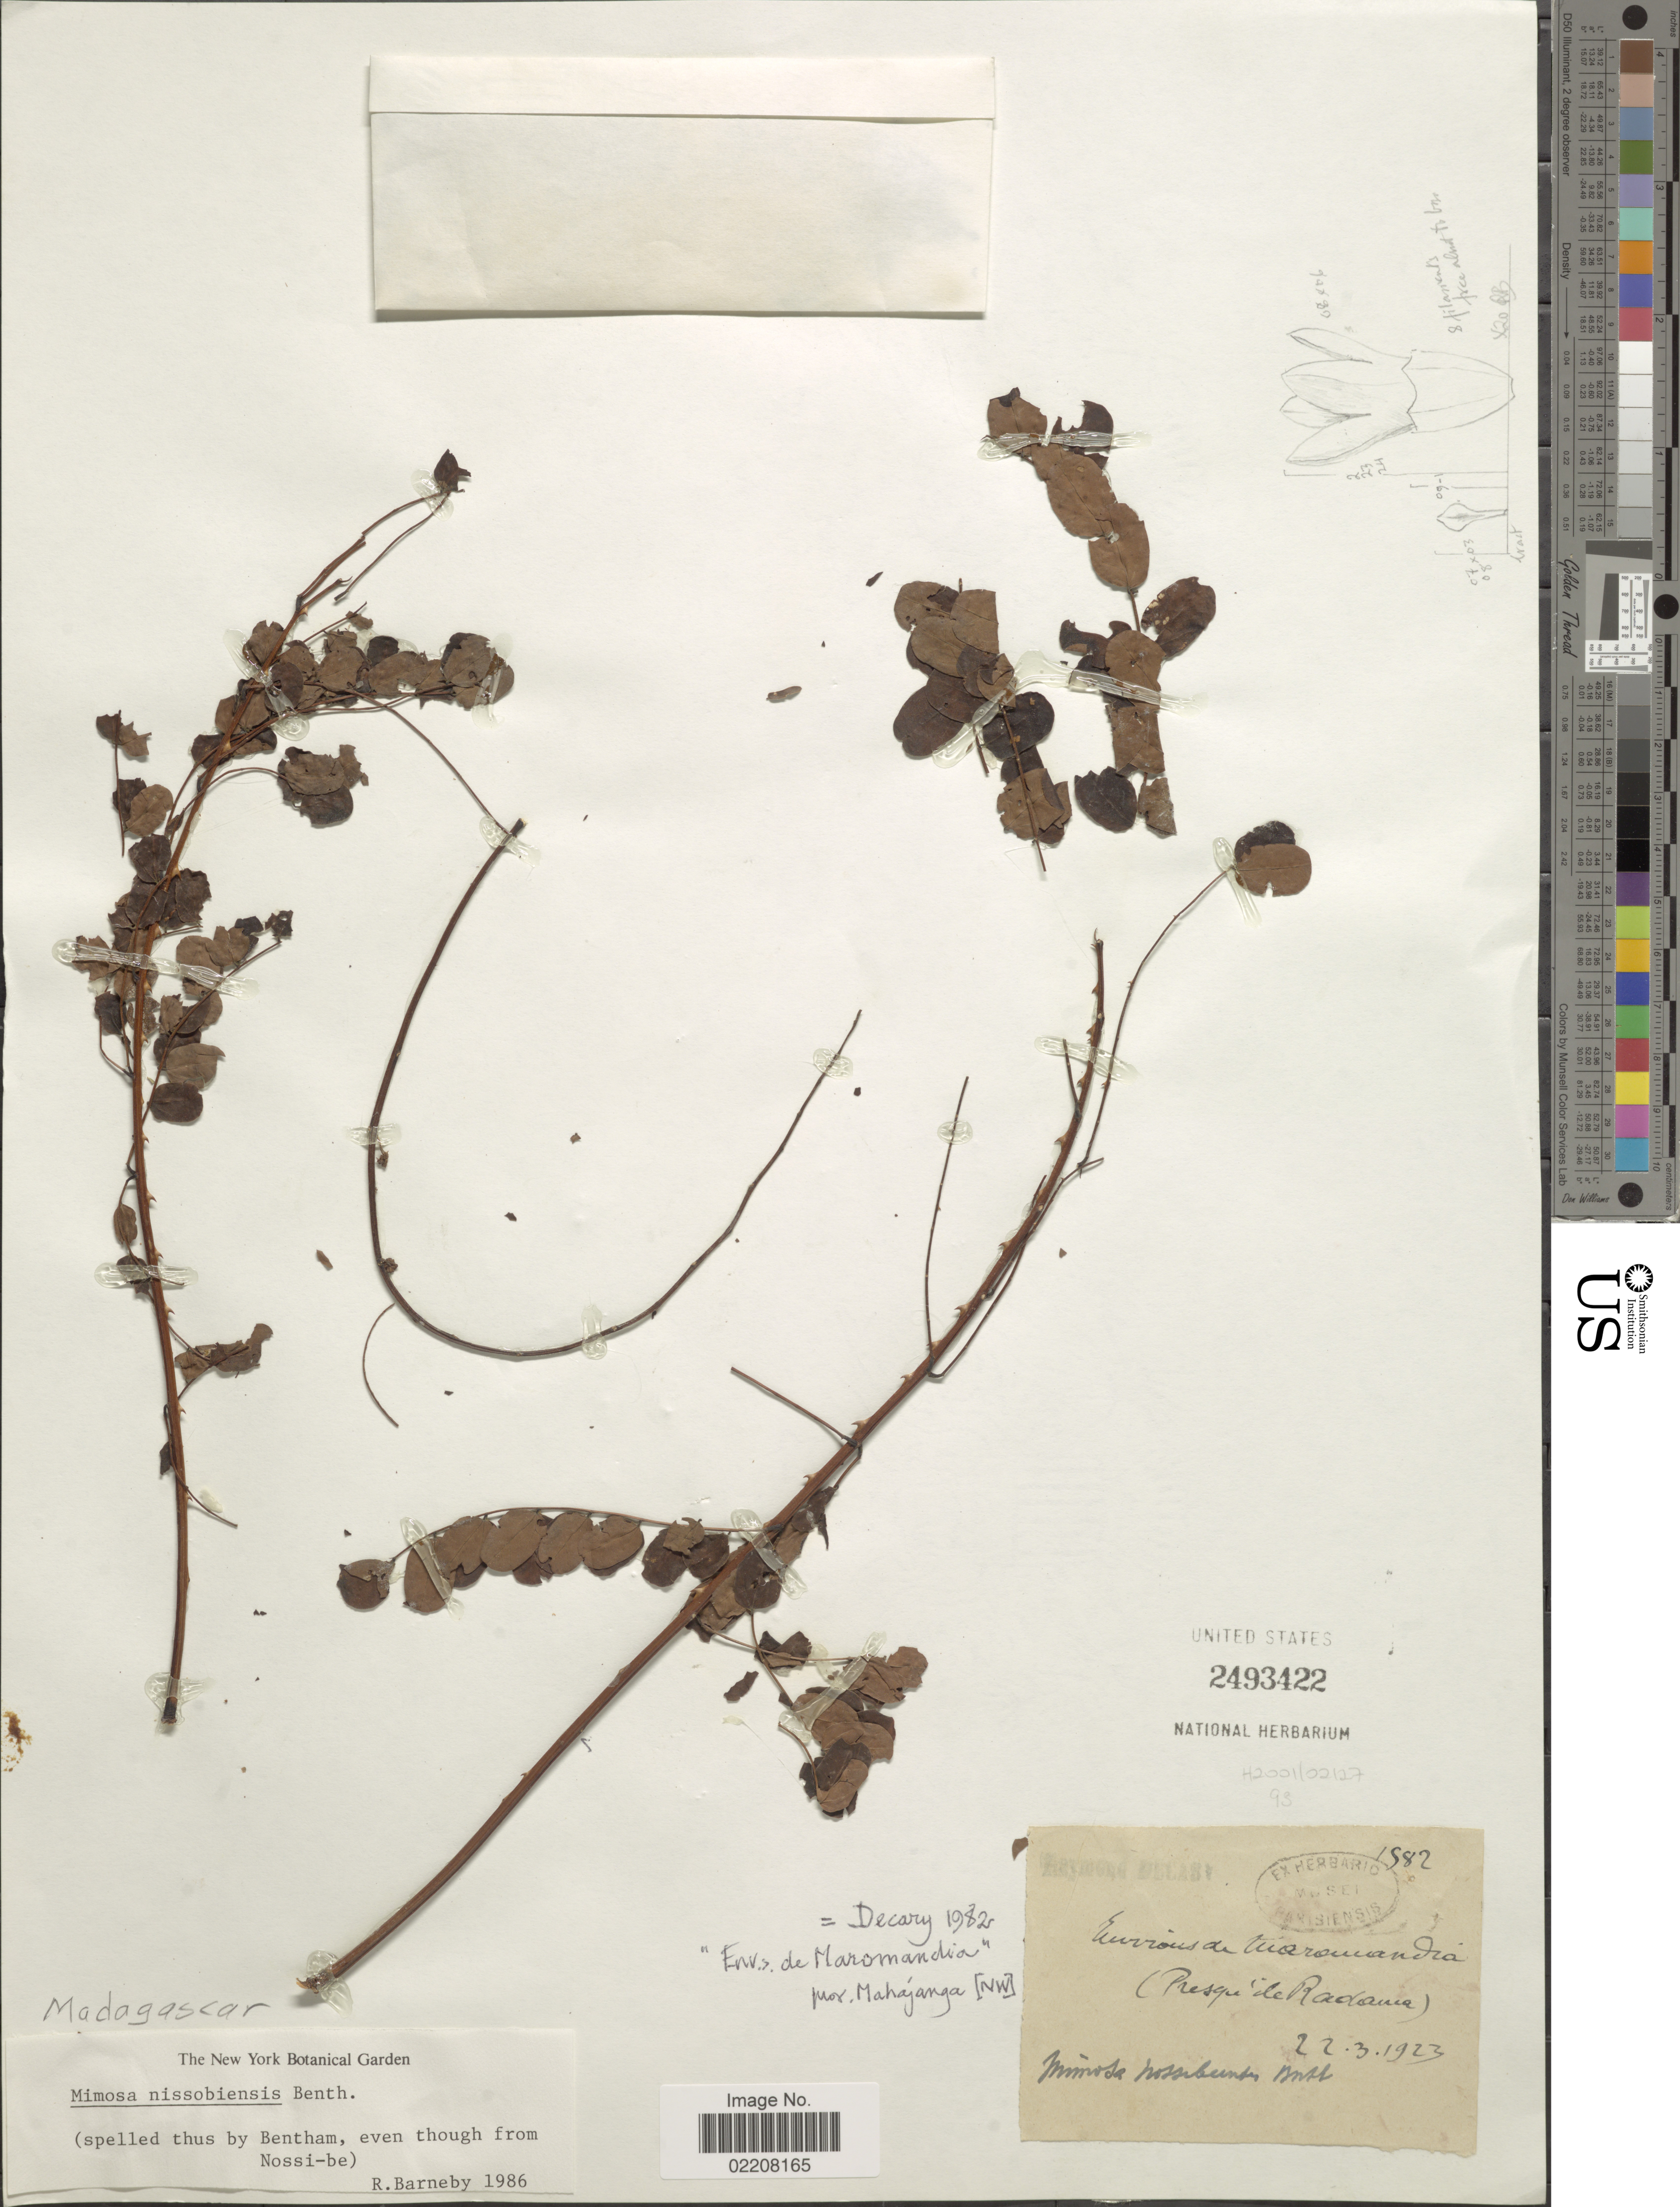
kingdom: Plantae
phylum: Tracheophyta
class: Magnoliopsida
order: Fabales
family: Fabaceae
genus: Mimosa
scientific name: Mimosa nissobiensis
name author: Benth.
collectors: Decary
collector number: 1982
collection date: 1923-03-22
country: Madagascar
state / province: Sofia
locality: Envs. de Maromandia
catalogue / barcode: US 2493422